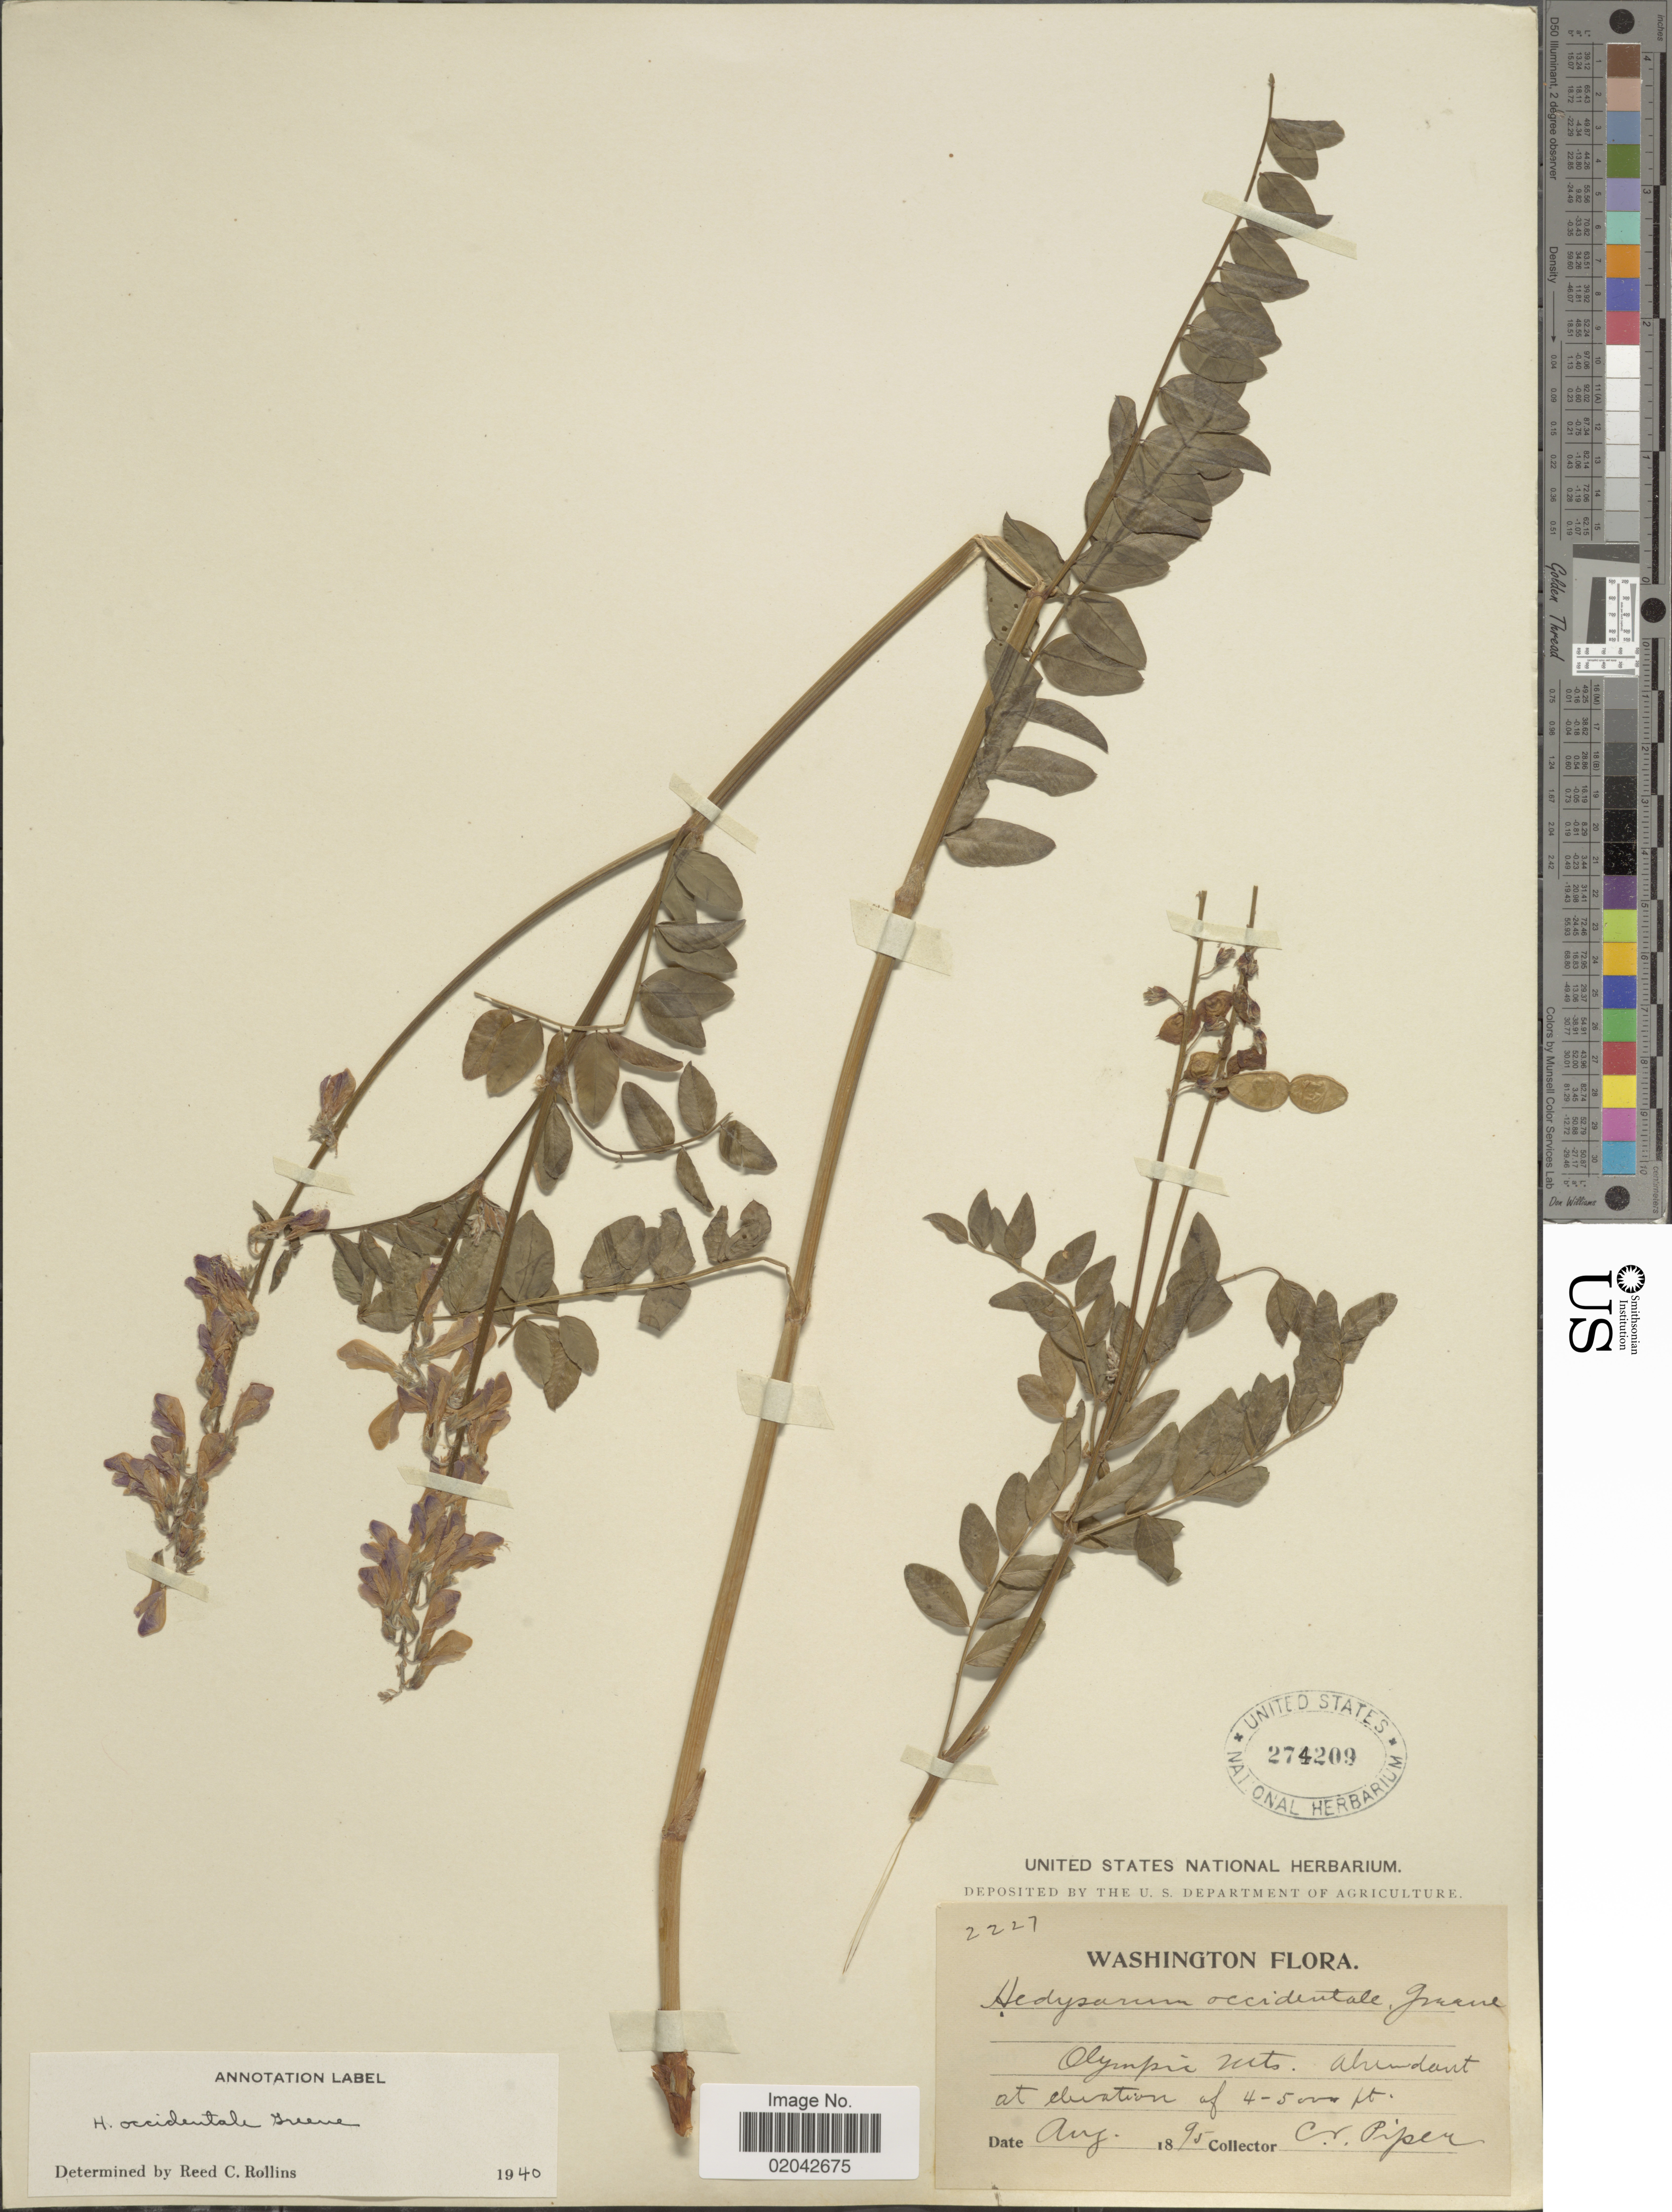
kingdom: Plantae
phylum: Tracheophyta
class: Magnoliopsida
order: Fabales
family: Fabaceae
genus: Hedysarum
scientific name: Hedysarum occidentale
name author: Greene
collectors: C. V. Piper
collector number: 2227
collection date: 1895-08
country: United States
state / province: Washington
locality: Olympis Mts.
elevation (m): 1219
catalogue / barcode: US 274209